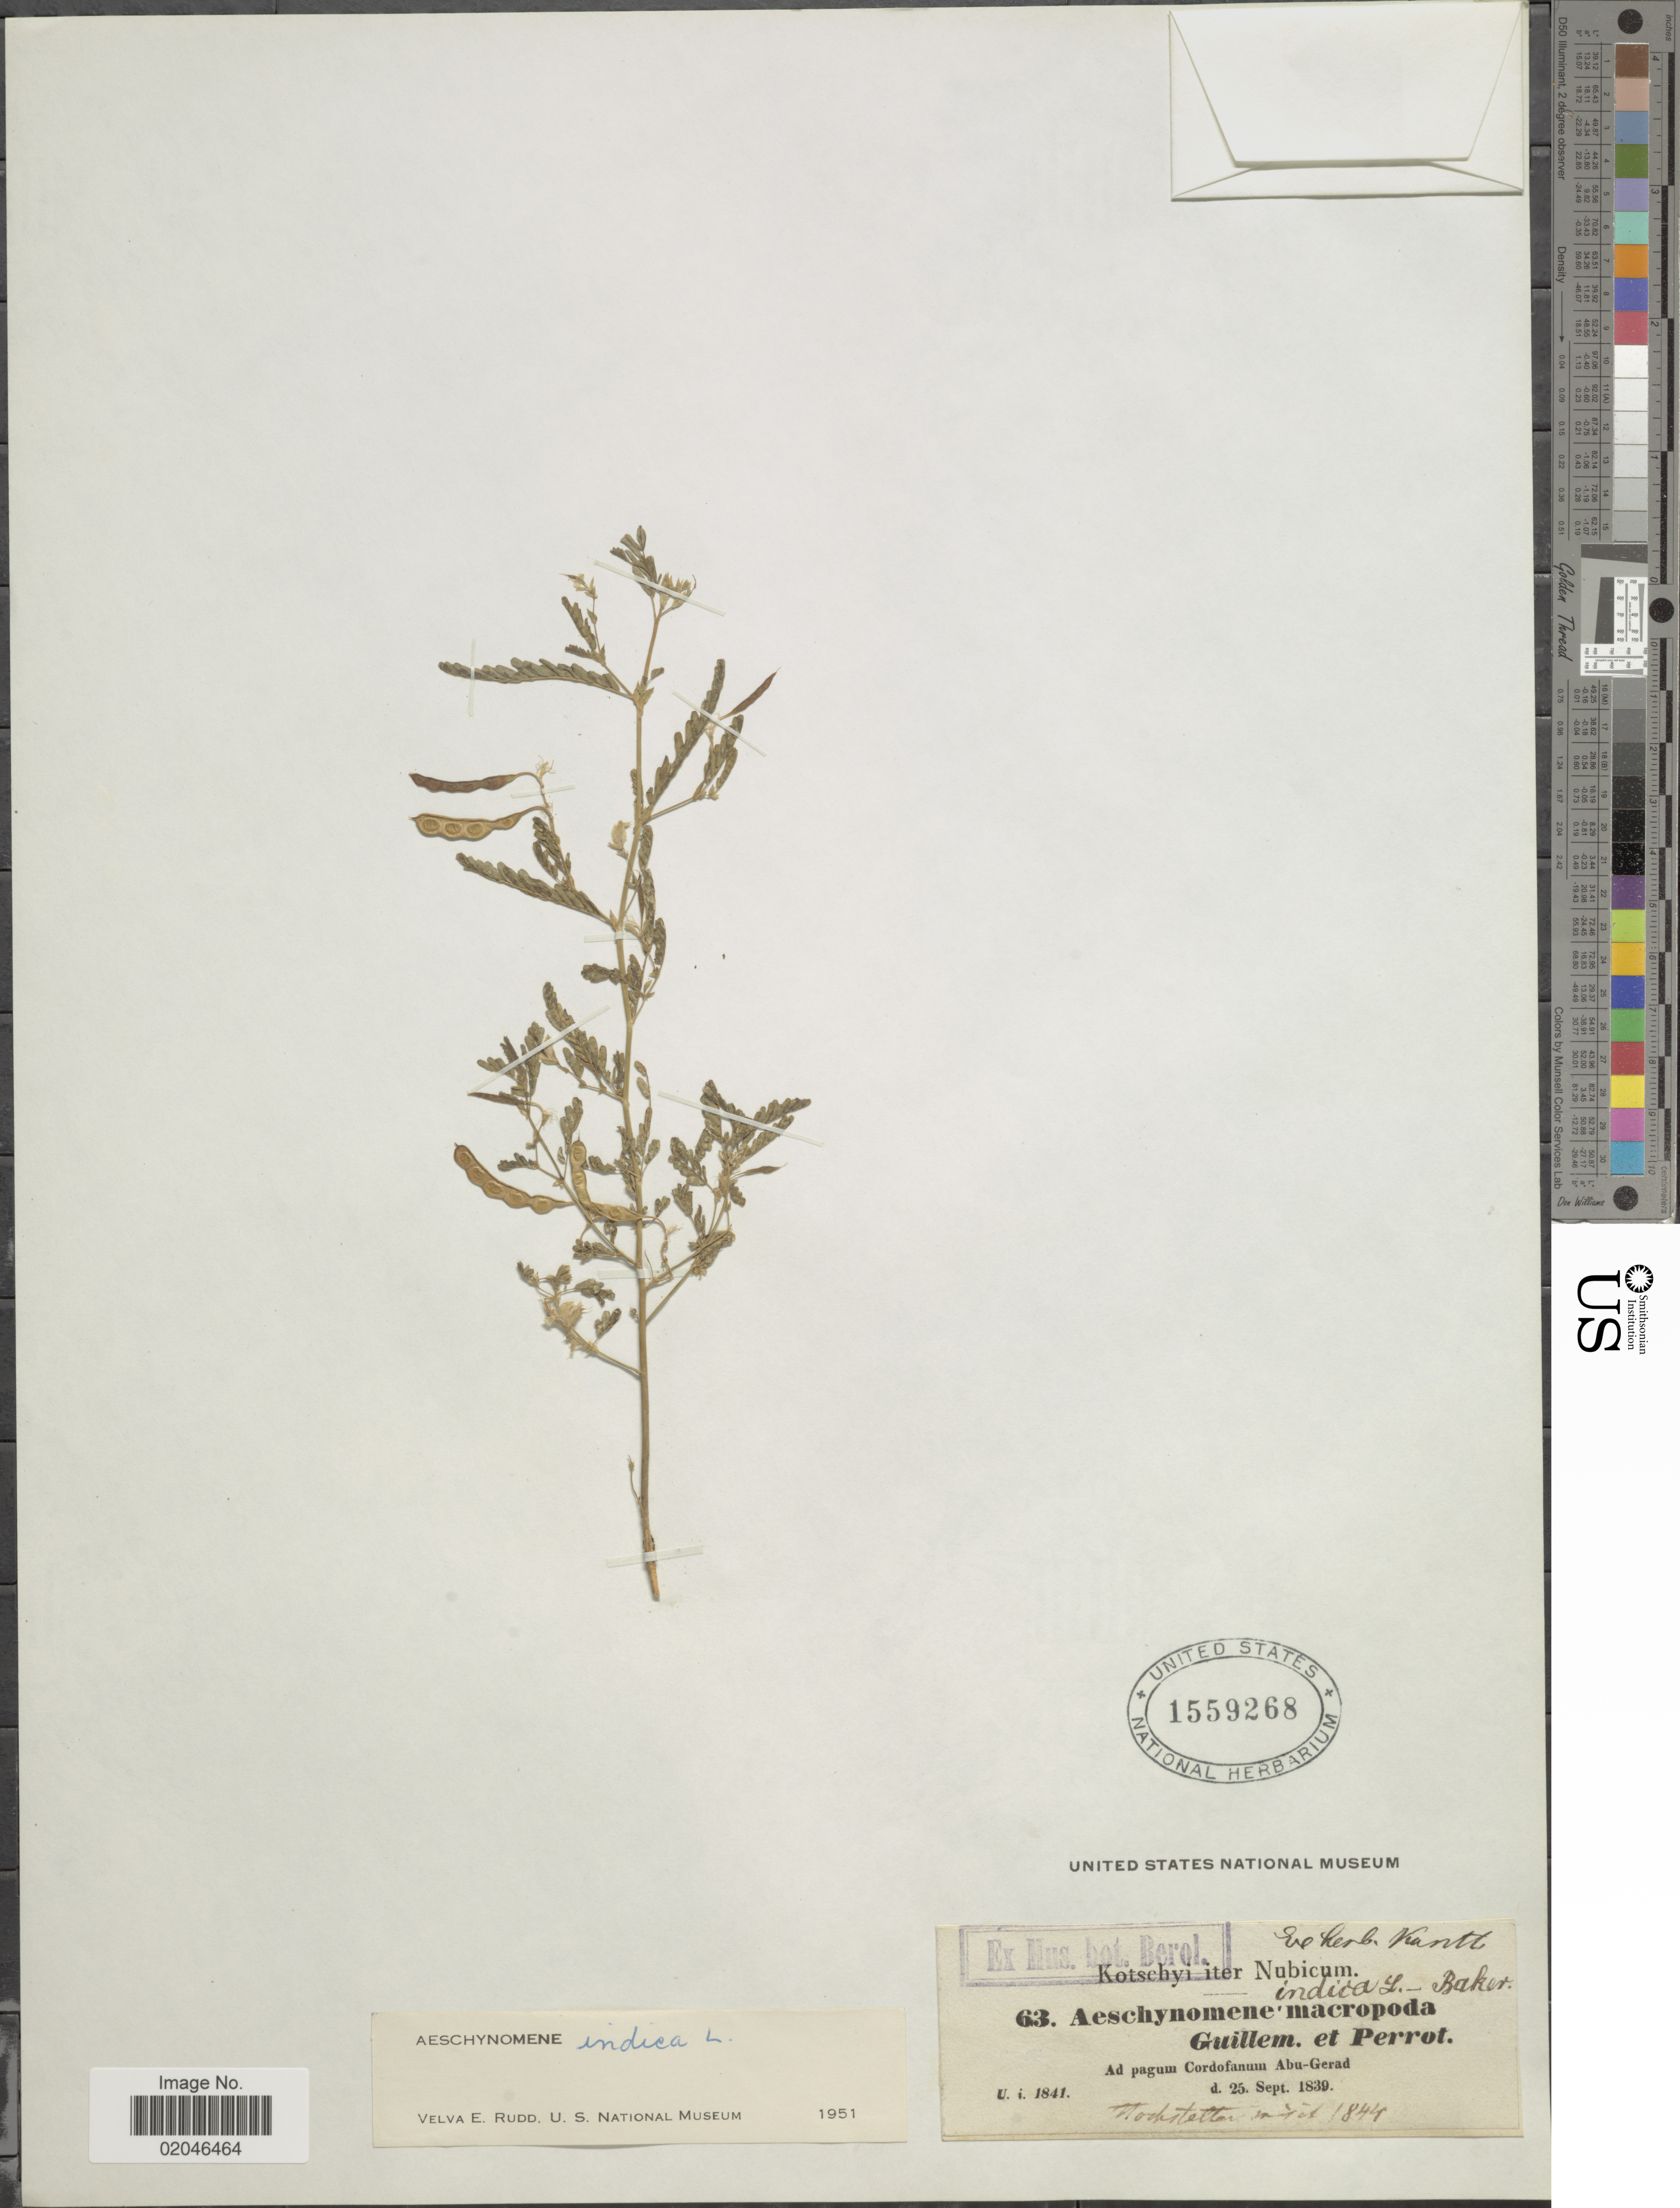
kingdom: Plantae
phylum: Tracheophyta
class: Magnoliopsida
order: Fabales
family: Fabaceae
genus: Aeschynomene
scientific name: Aeschynomene indica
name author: L.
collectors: -. Kotschyi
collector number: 63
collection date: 1839-09-25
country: Sudan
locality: Ad pagum Cordofanum Abu-Gerad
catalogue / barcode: US 1559268